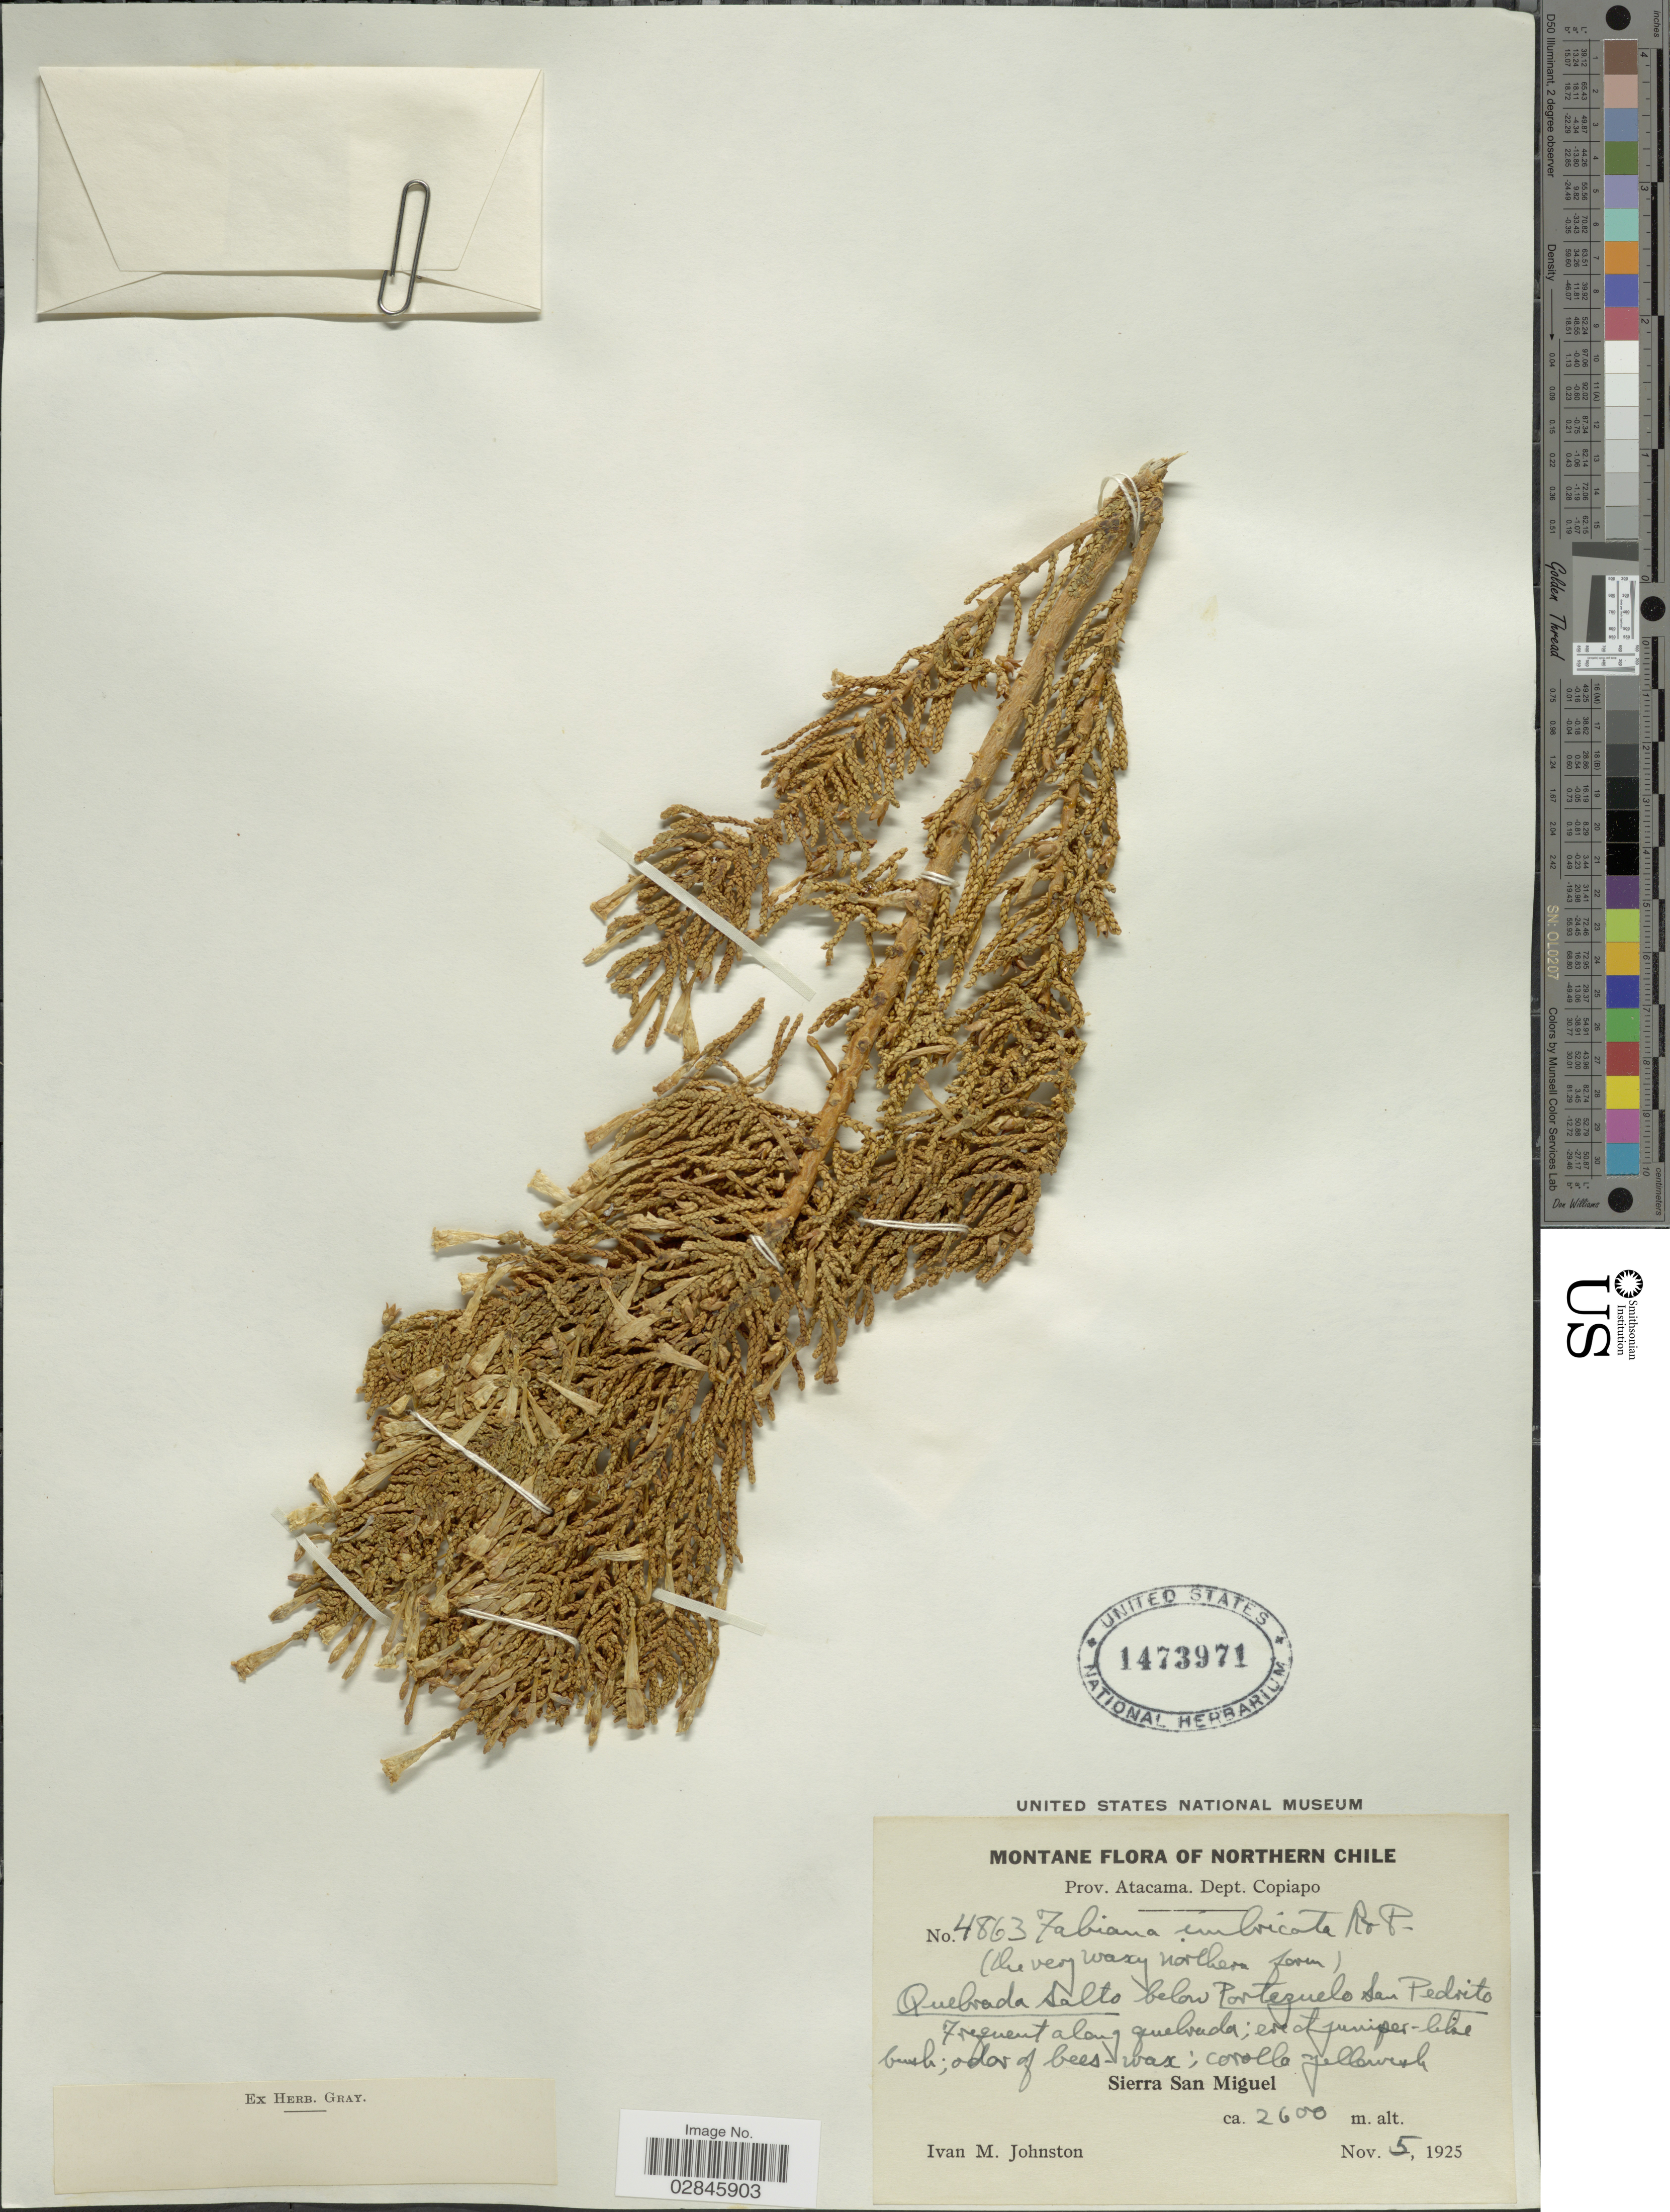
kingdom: Plantae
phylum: Tracheophyta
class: Magnoliopsida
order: Solanales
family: Solanaceae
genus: Fabiana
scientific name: Fabiana imbricata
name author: Ruiz & Pav.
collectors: I.M. Johnston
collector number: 4863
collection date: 1925-11-05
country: Chile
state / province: Atacama (III)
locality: Montane Flora of Northern Chile. Dept. Copiapo. Quebrada Salto below Portezuelo San Pedrito. Sierra San Miguel.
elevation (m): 2600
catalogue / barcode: US 1473971